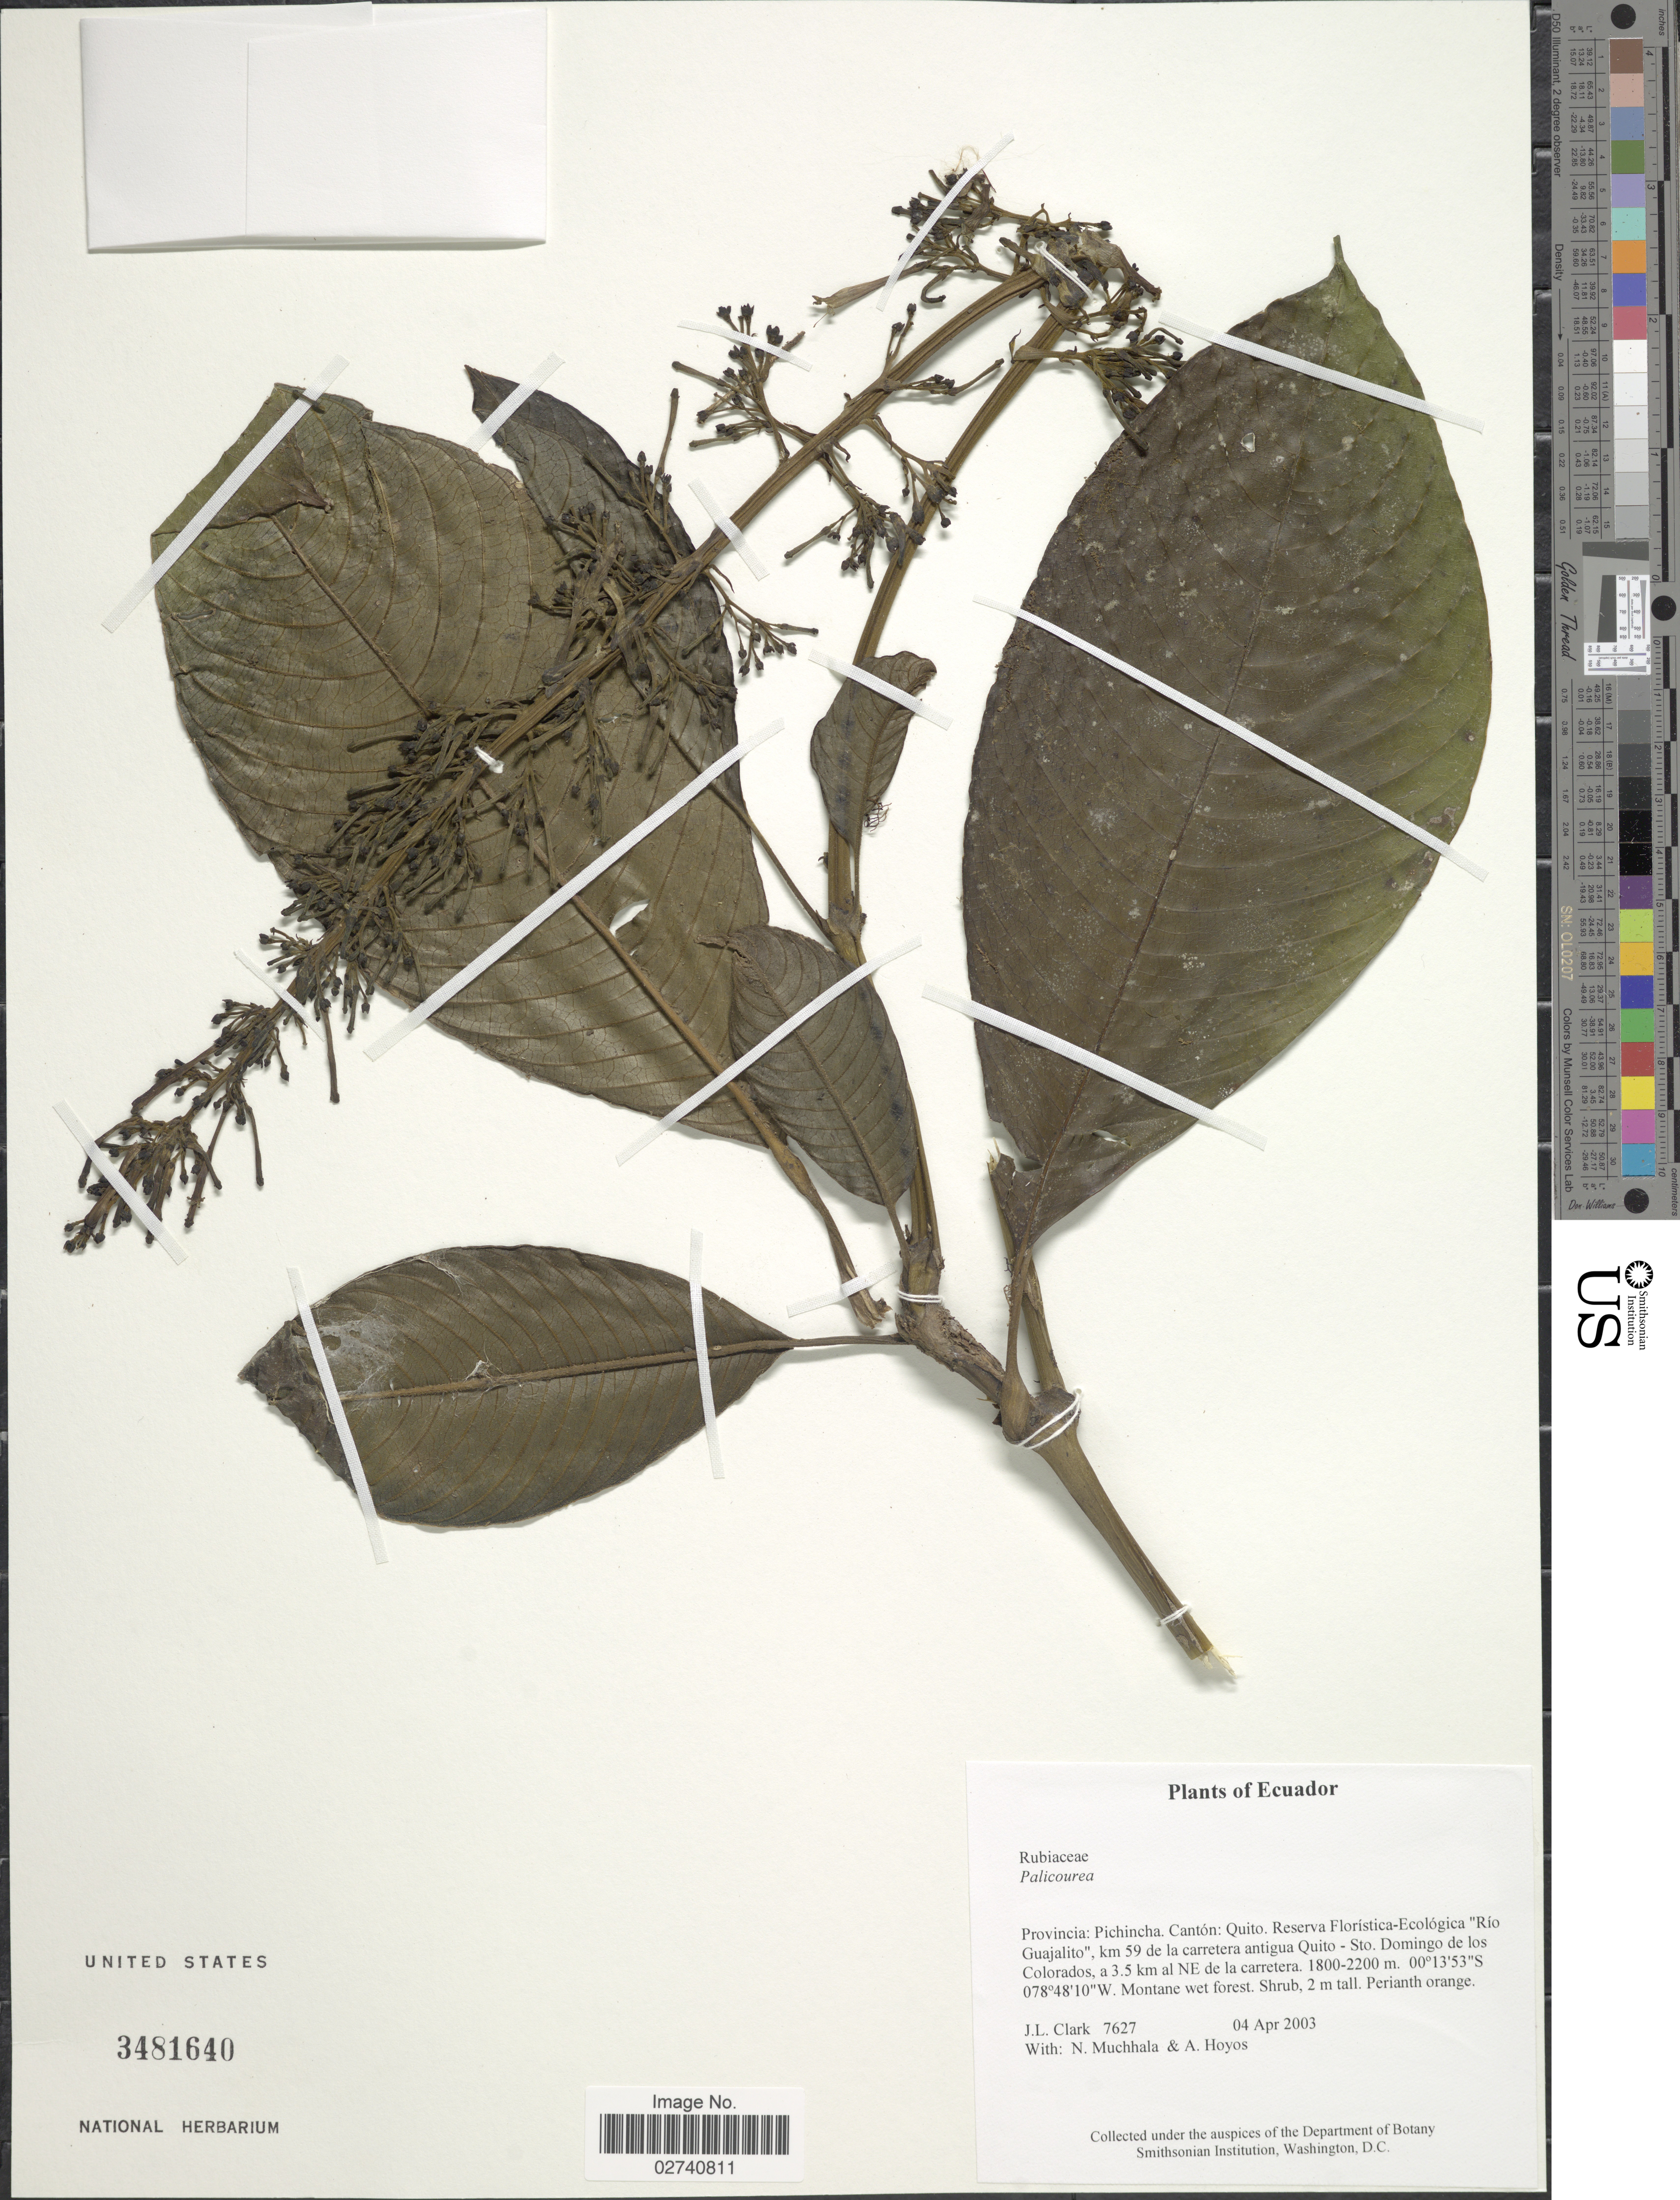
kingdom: Plantae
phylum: Tracheophyta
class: Magnoliopsida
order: Gentianales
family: Rubiaceae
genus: Palicourea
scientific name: Palicourea sp.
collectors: J. F. Clark, N. Muchhala & A. Hoyos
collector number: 7627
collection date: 2003-04-04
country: Ecuador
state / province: Pichincha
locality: Canton: Quito. Reserva Florestica-Ecologica "rio Guajalito" km 59 de la carretera antigua Quito - Sto. Domingo de los Colorados, a 3.5 km al NE de la carretera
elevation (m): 1800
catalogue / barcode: US 3481640